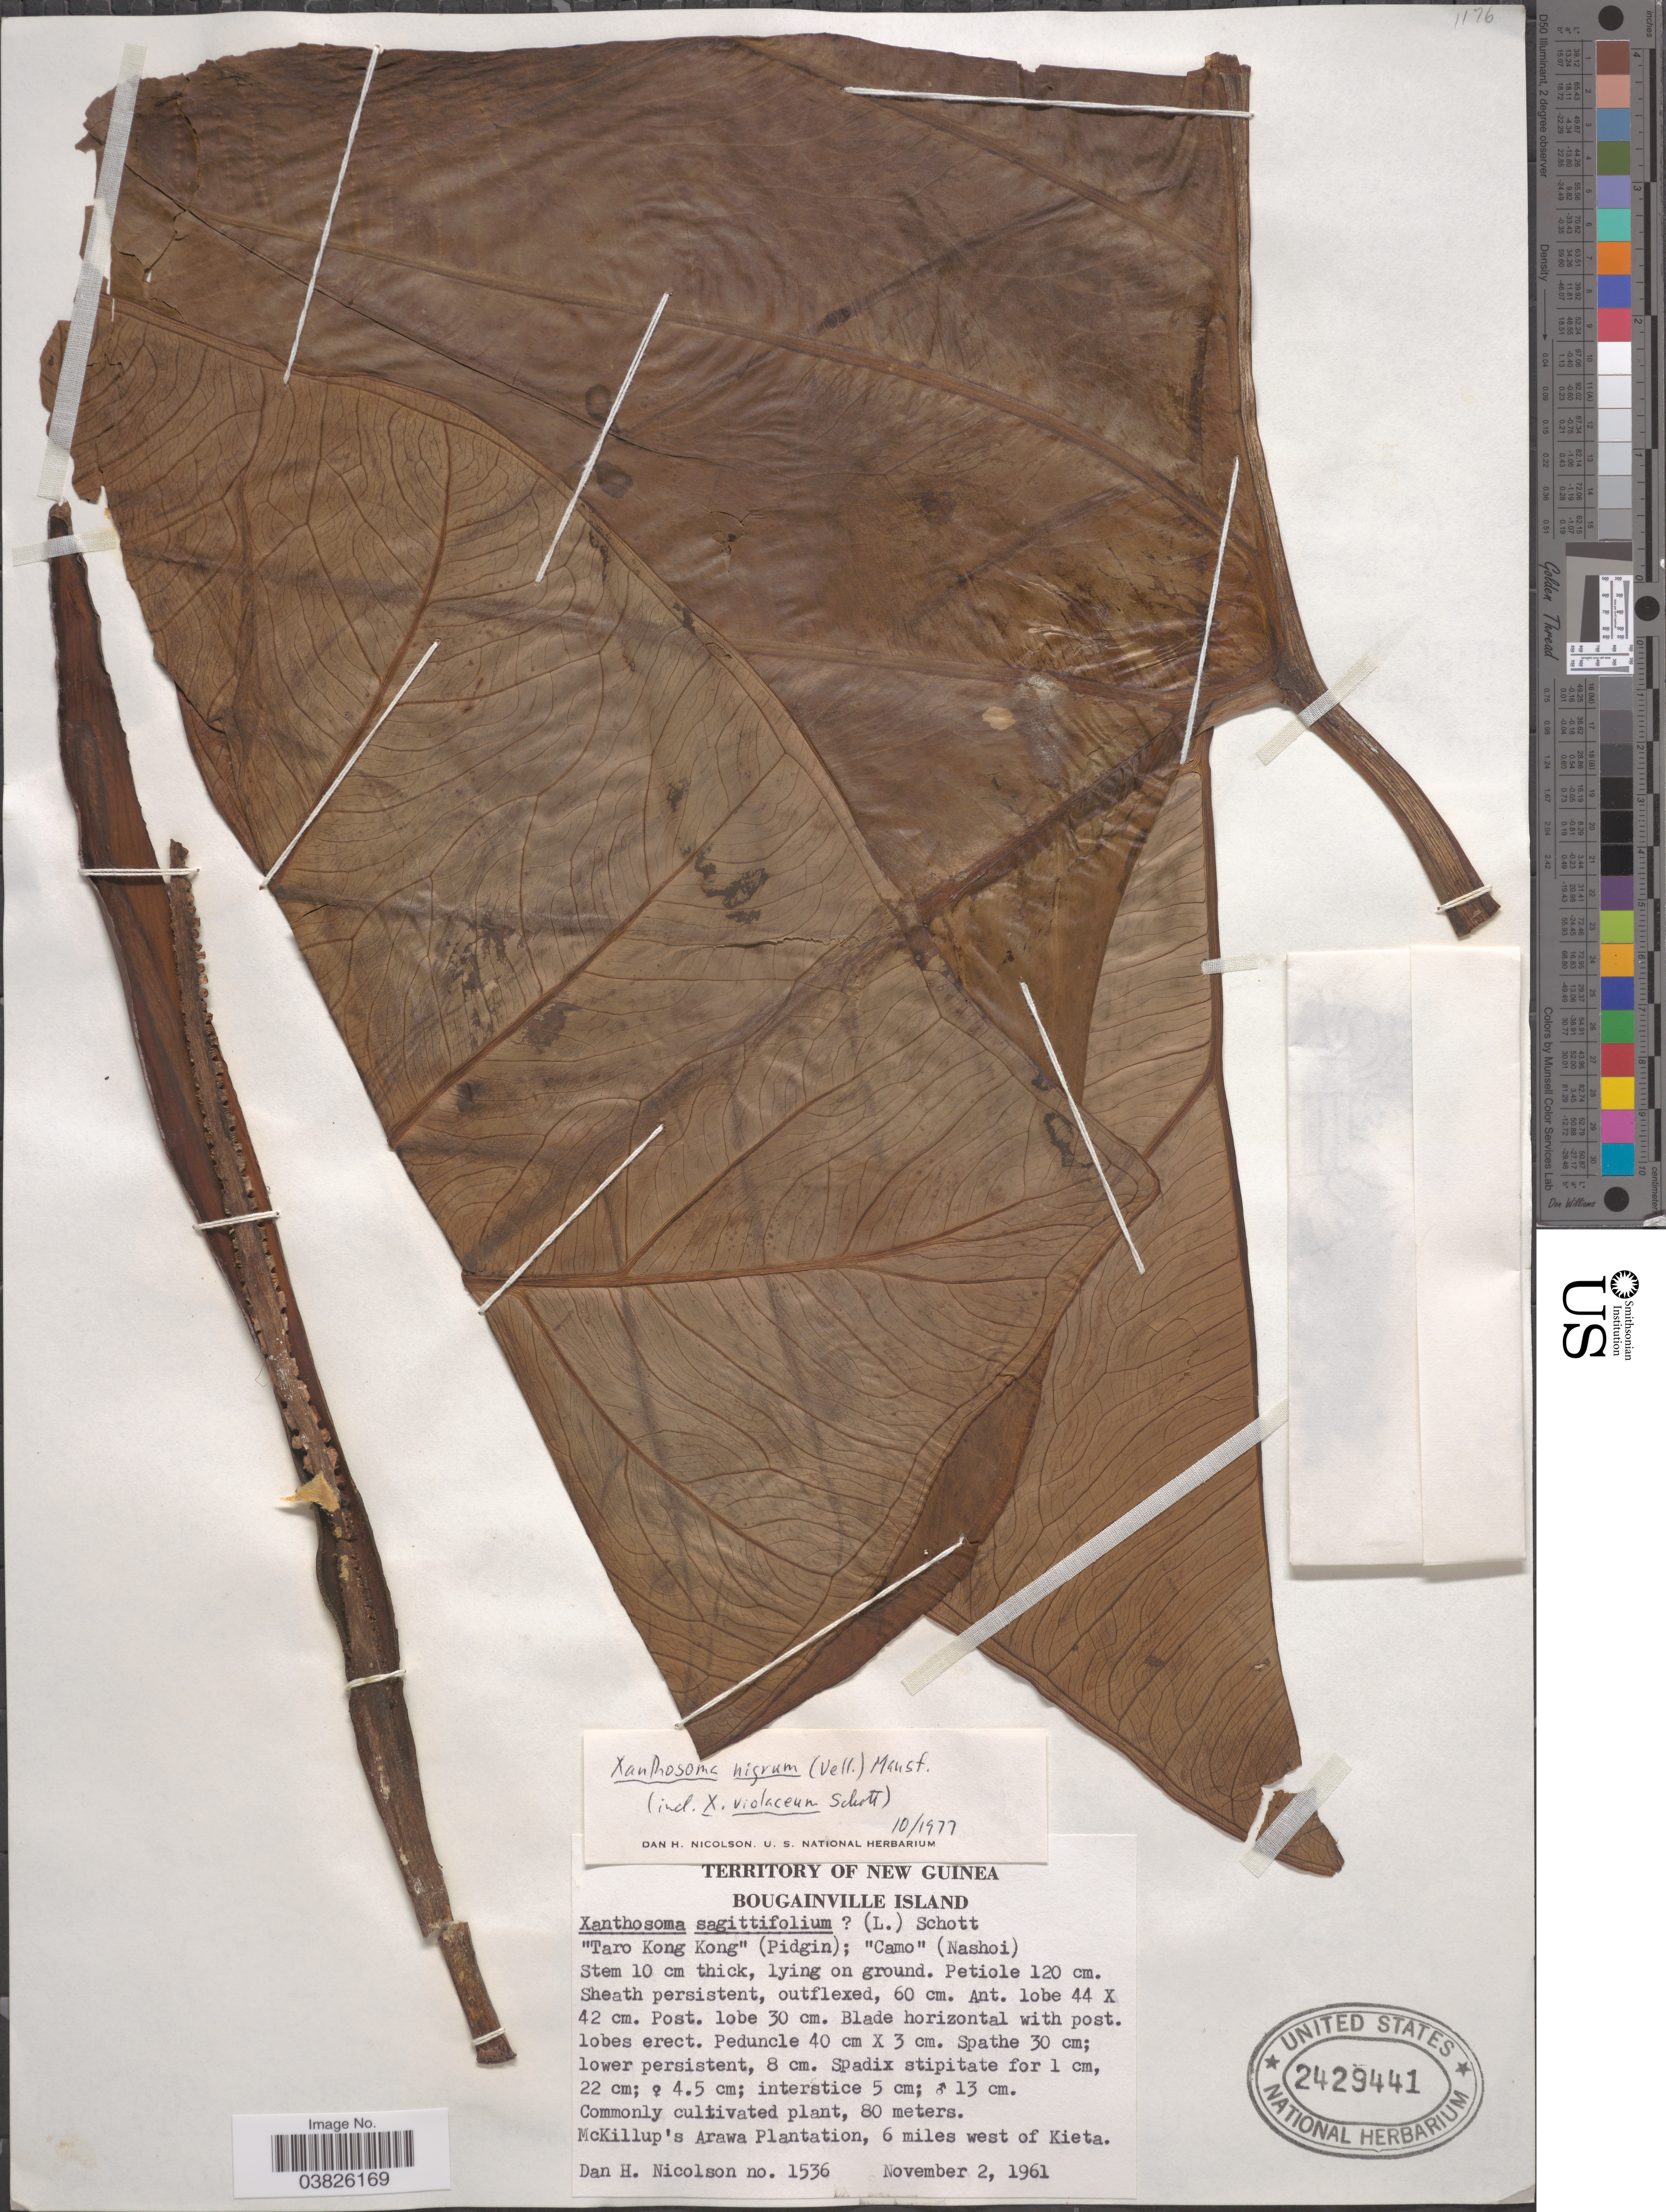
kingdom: Plantae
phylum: Tracheophyta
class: Liliopsida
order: Alismatales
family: Araceae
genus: Xanthosoma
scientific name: Xanthosoma nigrum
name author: (Vell.) Stellfeld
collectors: D. H. Nicolson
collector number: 1536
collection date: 1961-11-02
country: Papua New Guinea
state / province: Bougainville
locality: Territory of New Guinea. Bougainville Island. McKillup's Arawa Plantation, 6 miles west of Kieta.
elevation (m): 80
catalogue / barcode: US 2429441